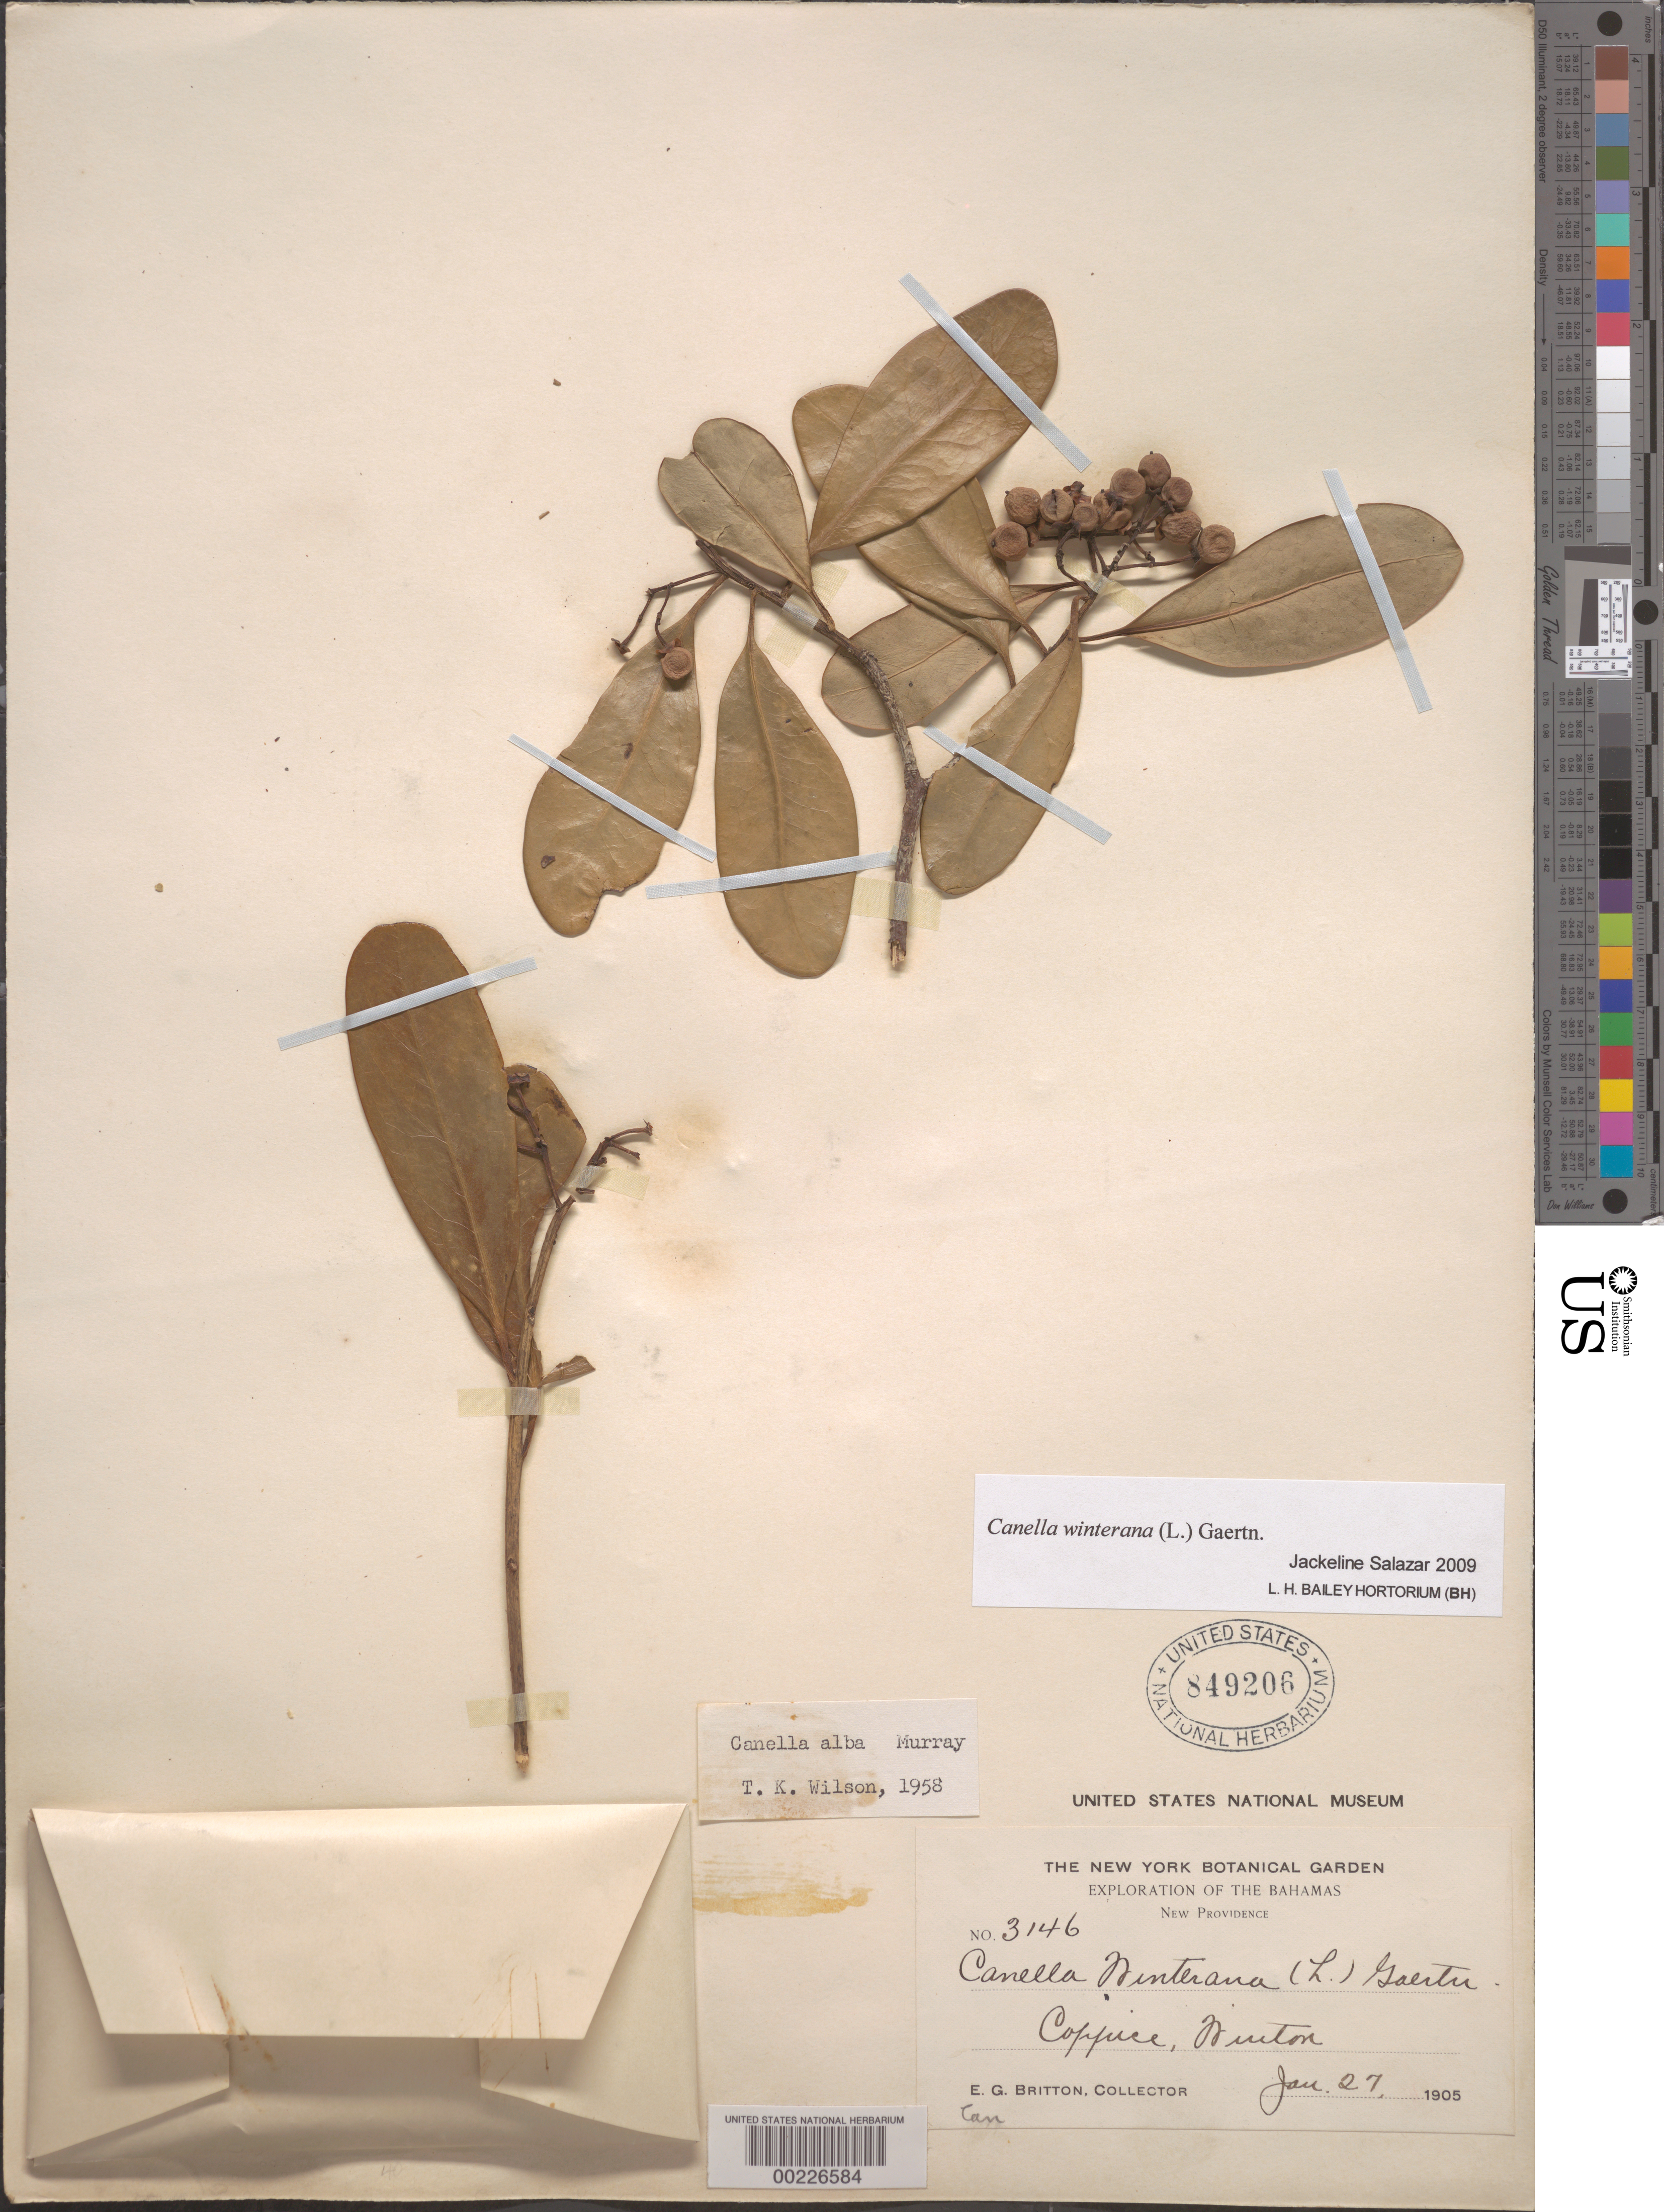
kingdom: Plantae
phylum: Tracheophyta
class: Magnoliopsida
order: Canellales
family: Canellaceae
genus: Canella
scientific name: Canella winterana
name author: (L.) Gaertn.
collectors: E. G. Britton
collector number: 3146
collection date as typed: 27 Jan 1905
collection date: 1905-01-27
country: Bahamas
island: New Providence Island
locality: Coppice, winton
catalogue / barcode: US 849206